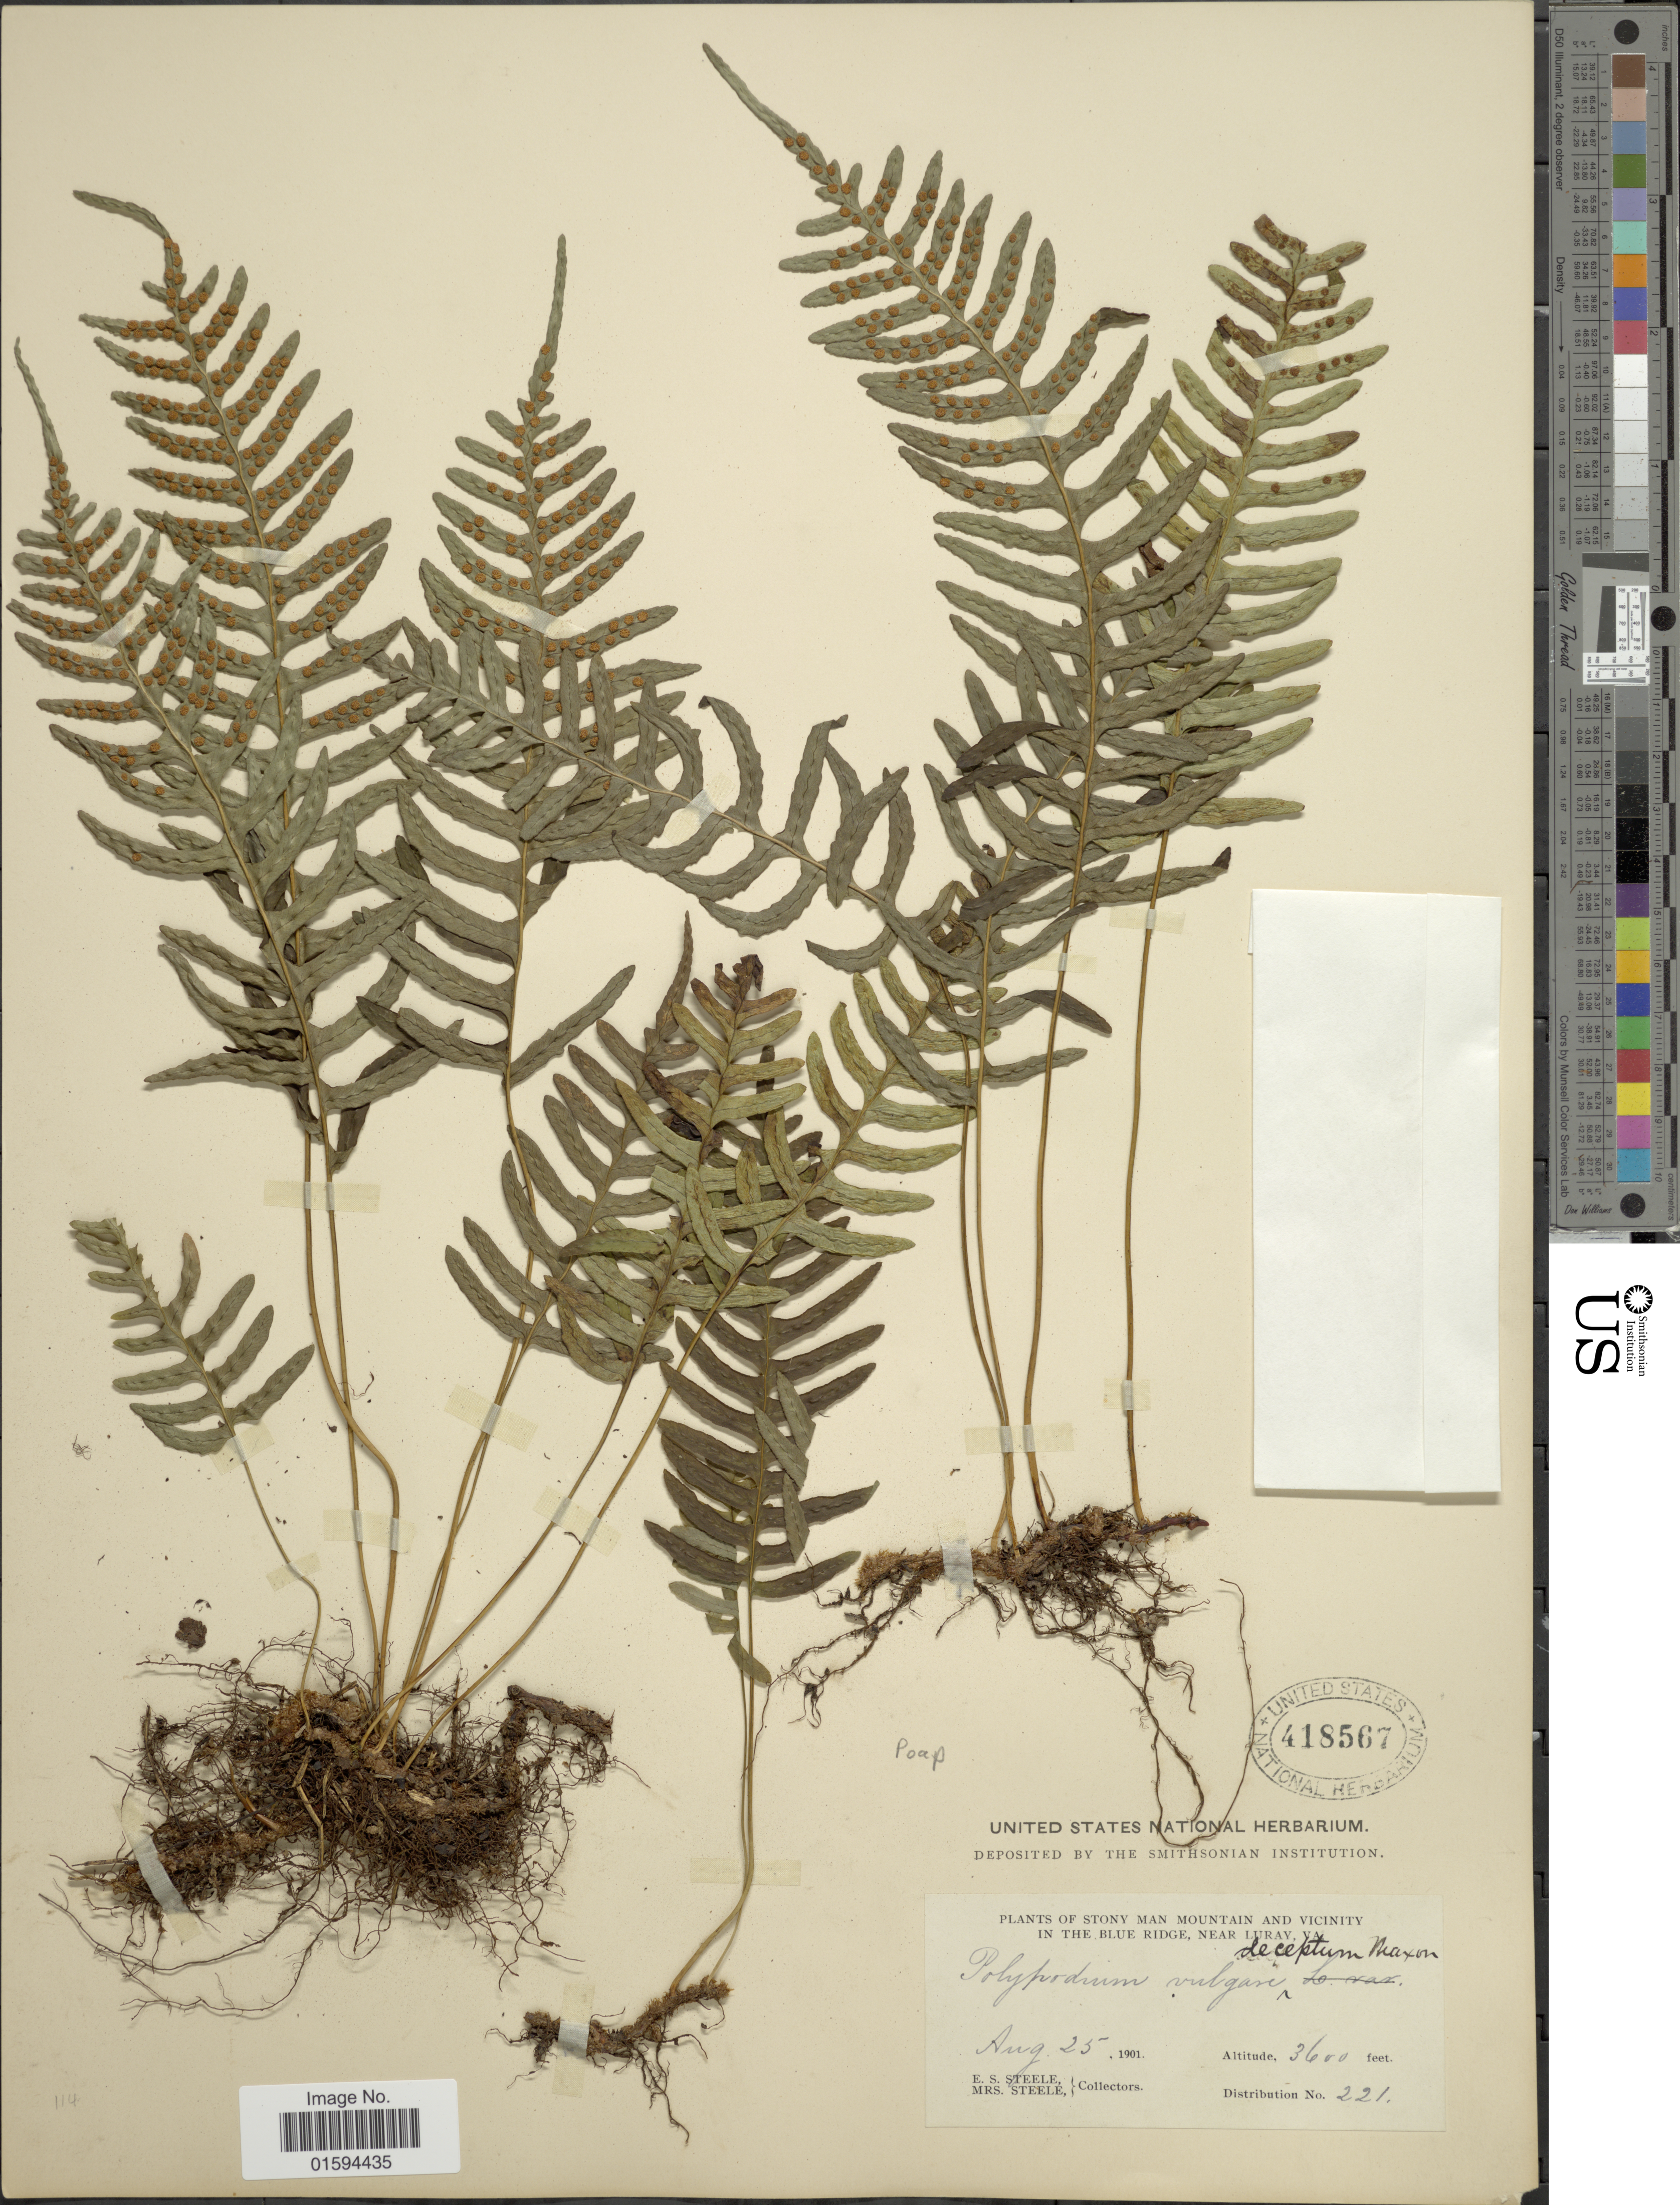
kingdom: Plantae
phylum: Tracheophyta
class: Polypodiopsida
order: Polypodiales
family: Polypodiaceae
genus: Polypodium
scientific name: Polypodium appalachianum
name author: Haufler & Windham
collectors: E. Steele & Mrs. E. S. Steele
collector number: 221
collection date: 1901-08-25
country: United States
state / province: Virginia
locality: Stony Man Mountain and vicinity in the Blue Ridge, near Luray.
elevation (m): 1097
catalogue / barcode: US 418567